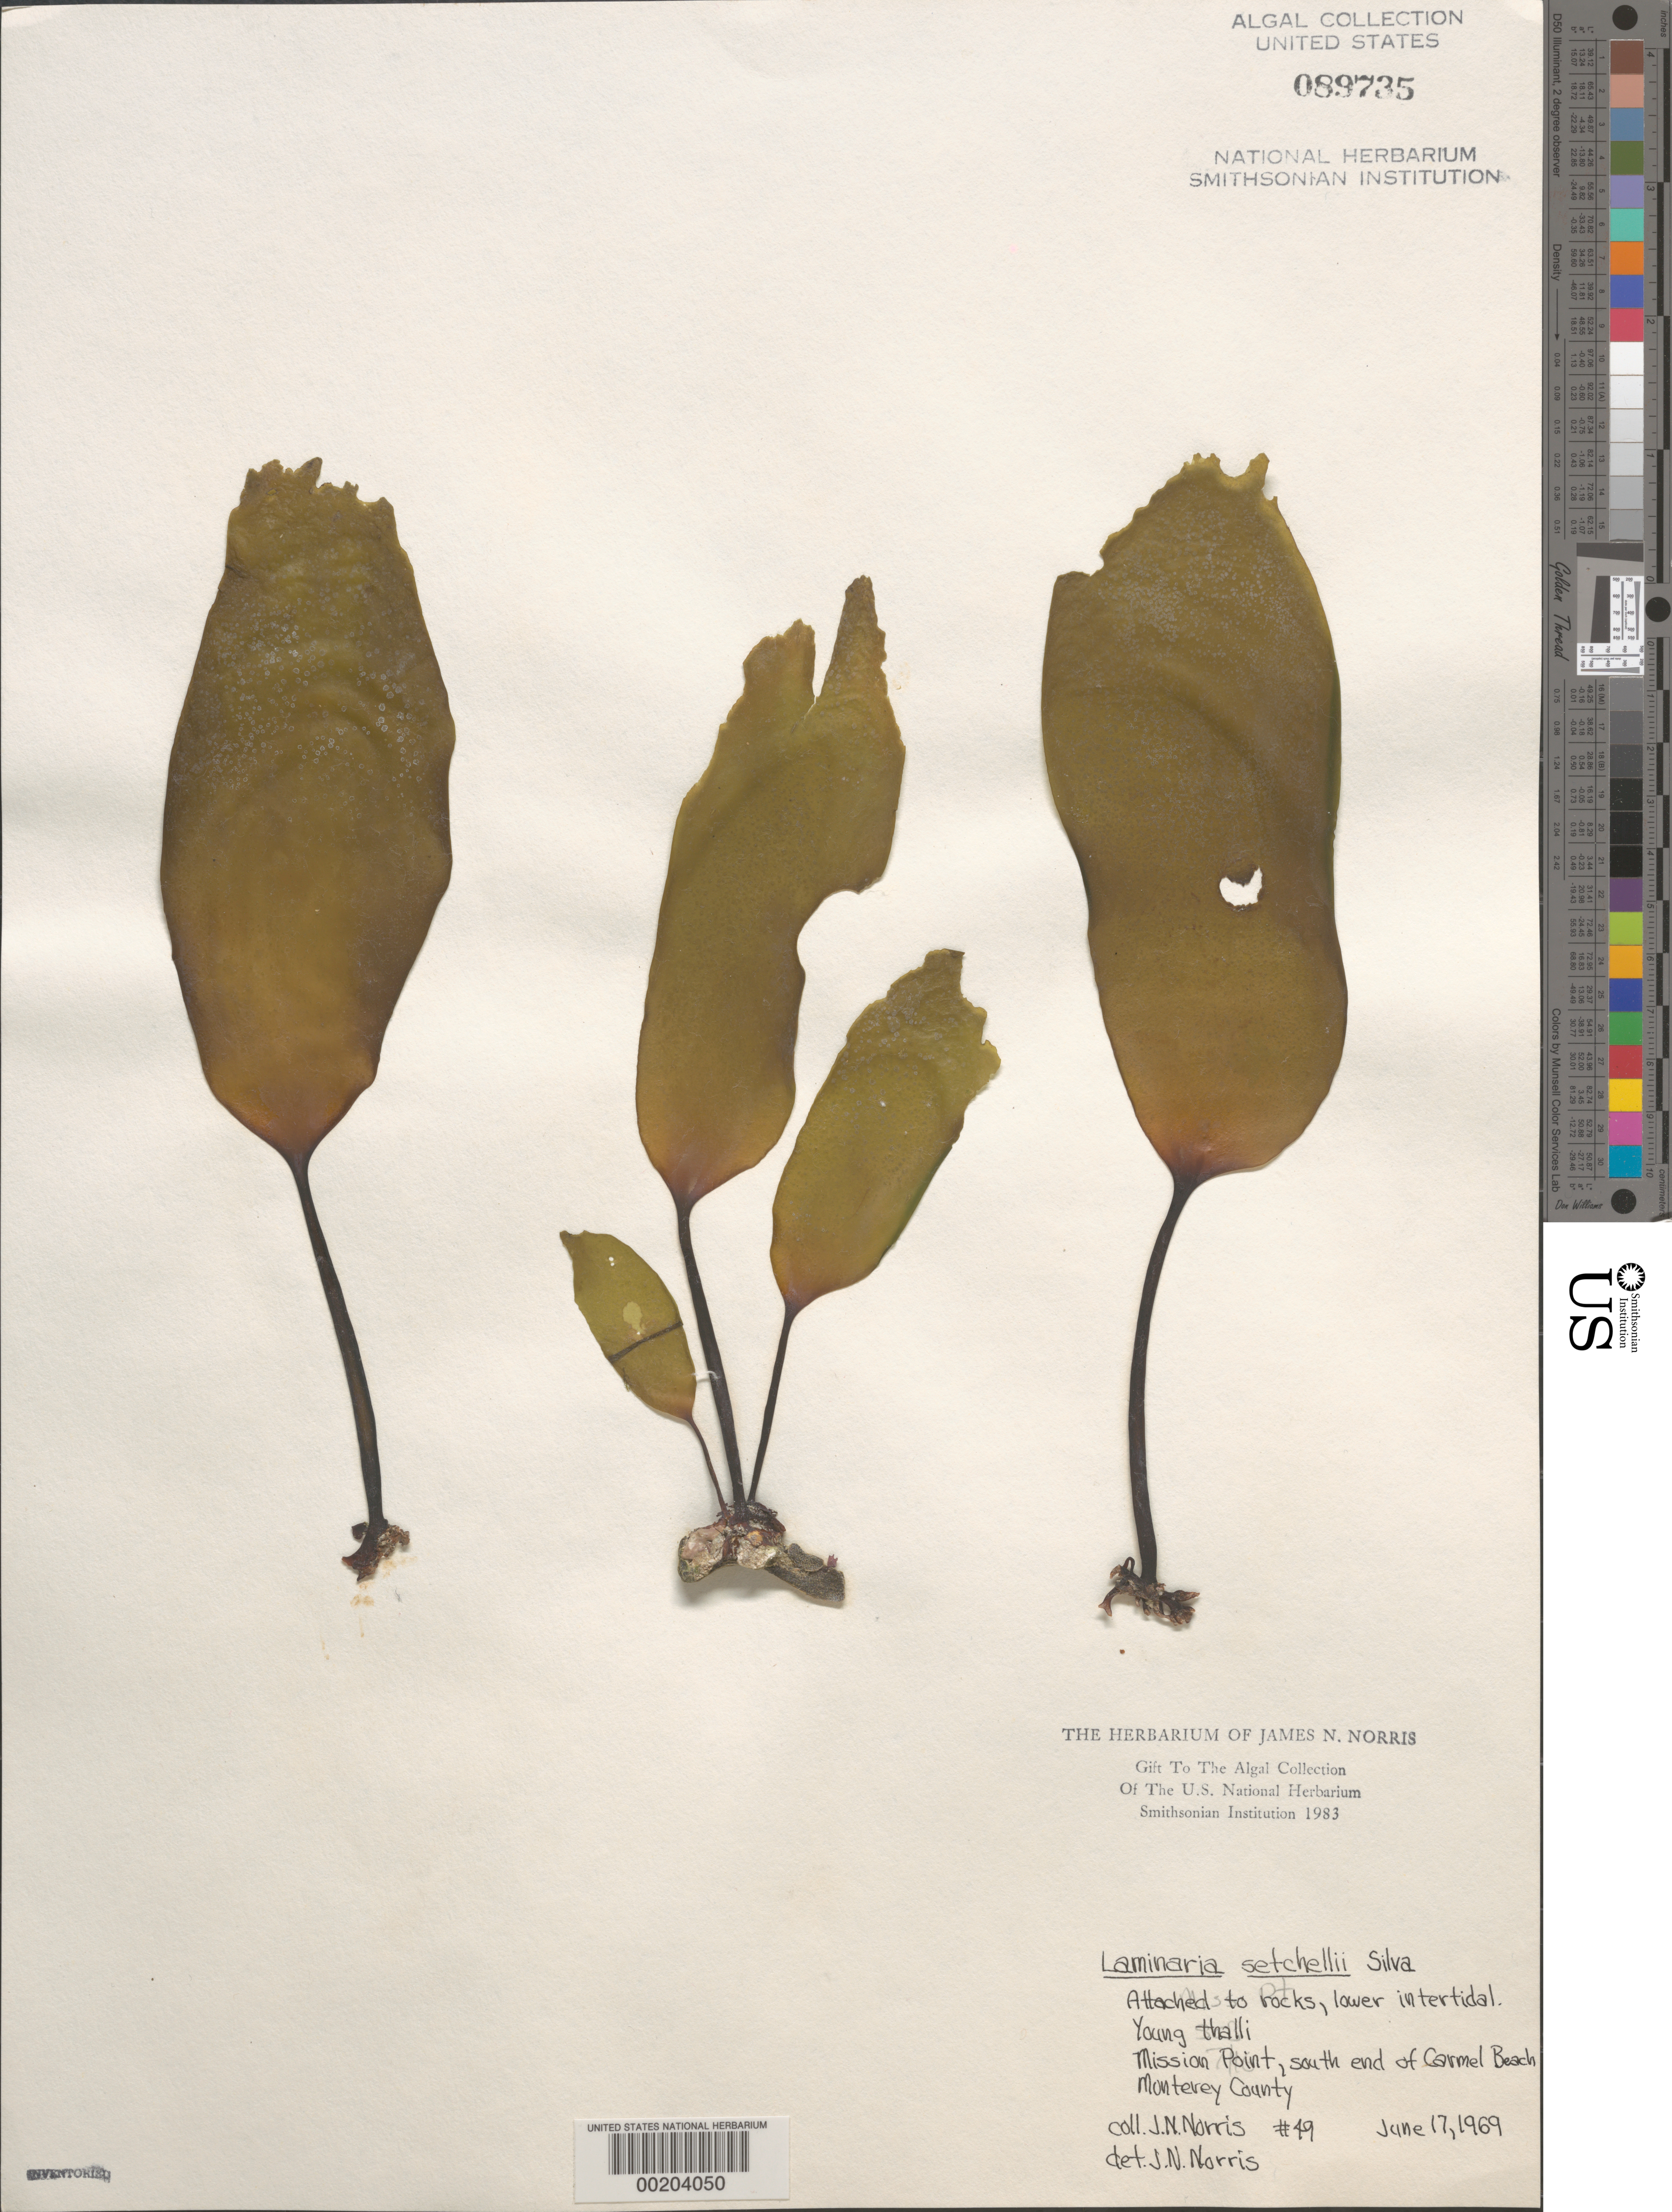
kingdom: Chromista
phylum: Ochrophyta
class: Phaeophyceae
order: Laminariales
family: Laminariaceae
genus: Laminaria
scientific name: Laminaria setchellii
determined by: Norris, James N.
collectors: J. N. Norris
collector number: JN-49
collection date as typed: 17 Jun 1969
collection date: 1969-06-17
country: United States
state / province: California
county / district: Monterey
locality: Mission Point, Carmel Beach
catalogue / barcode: US 89735